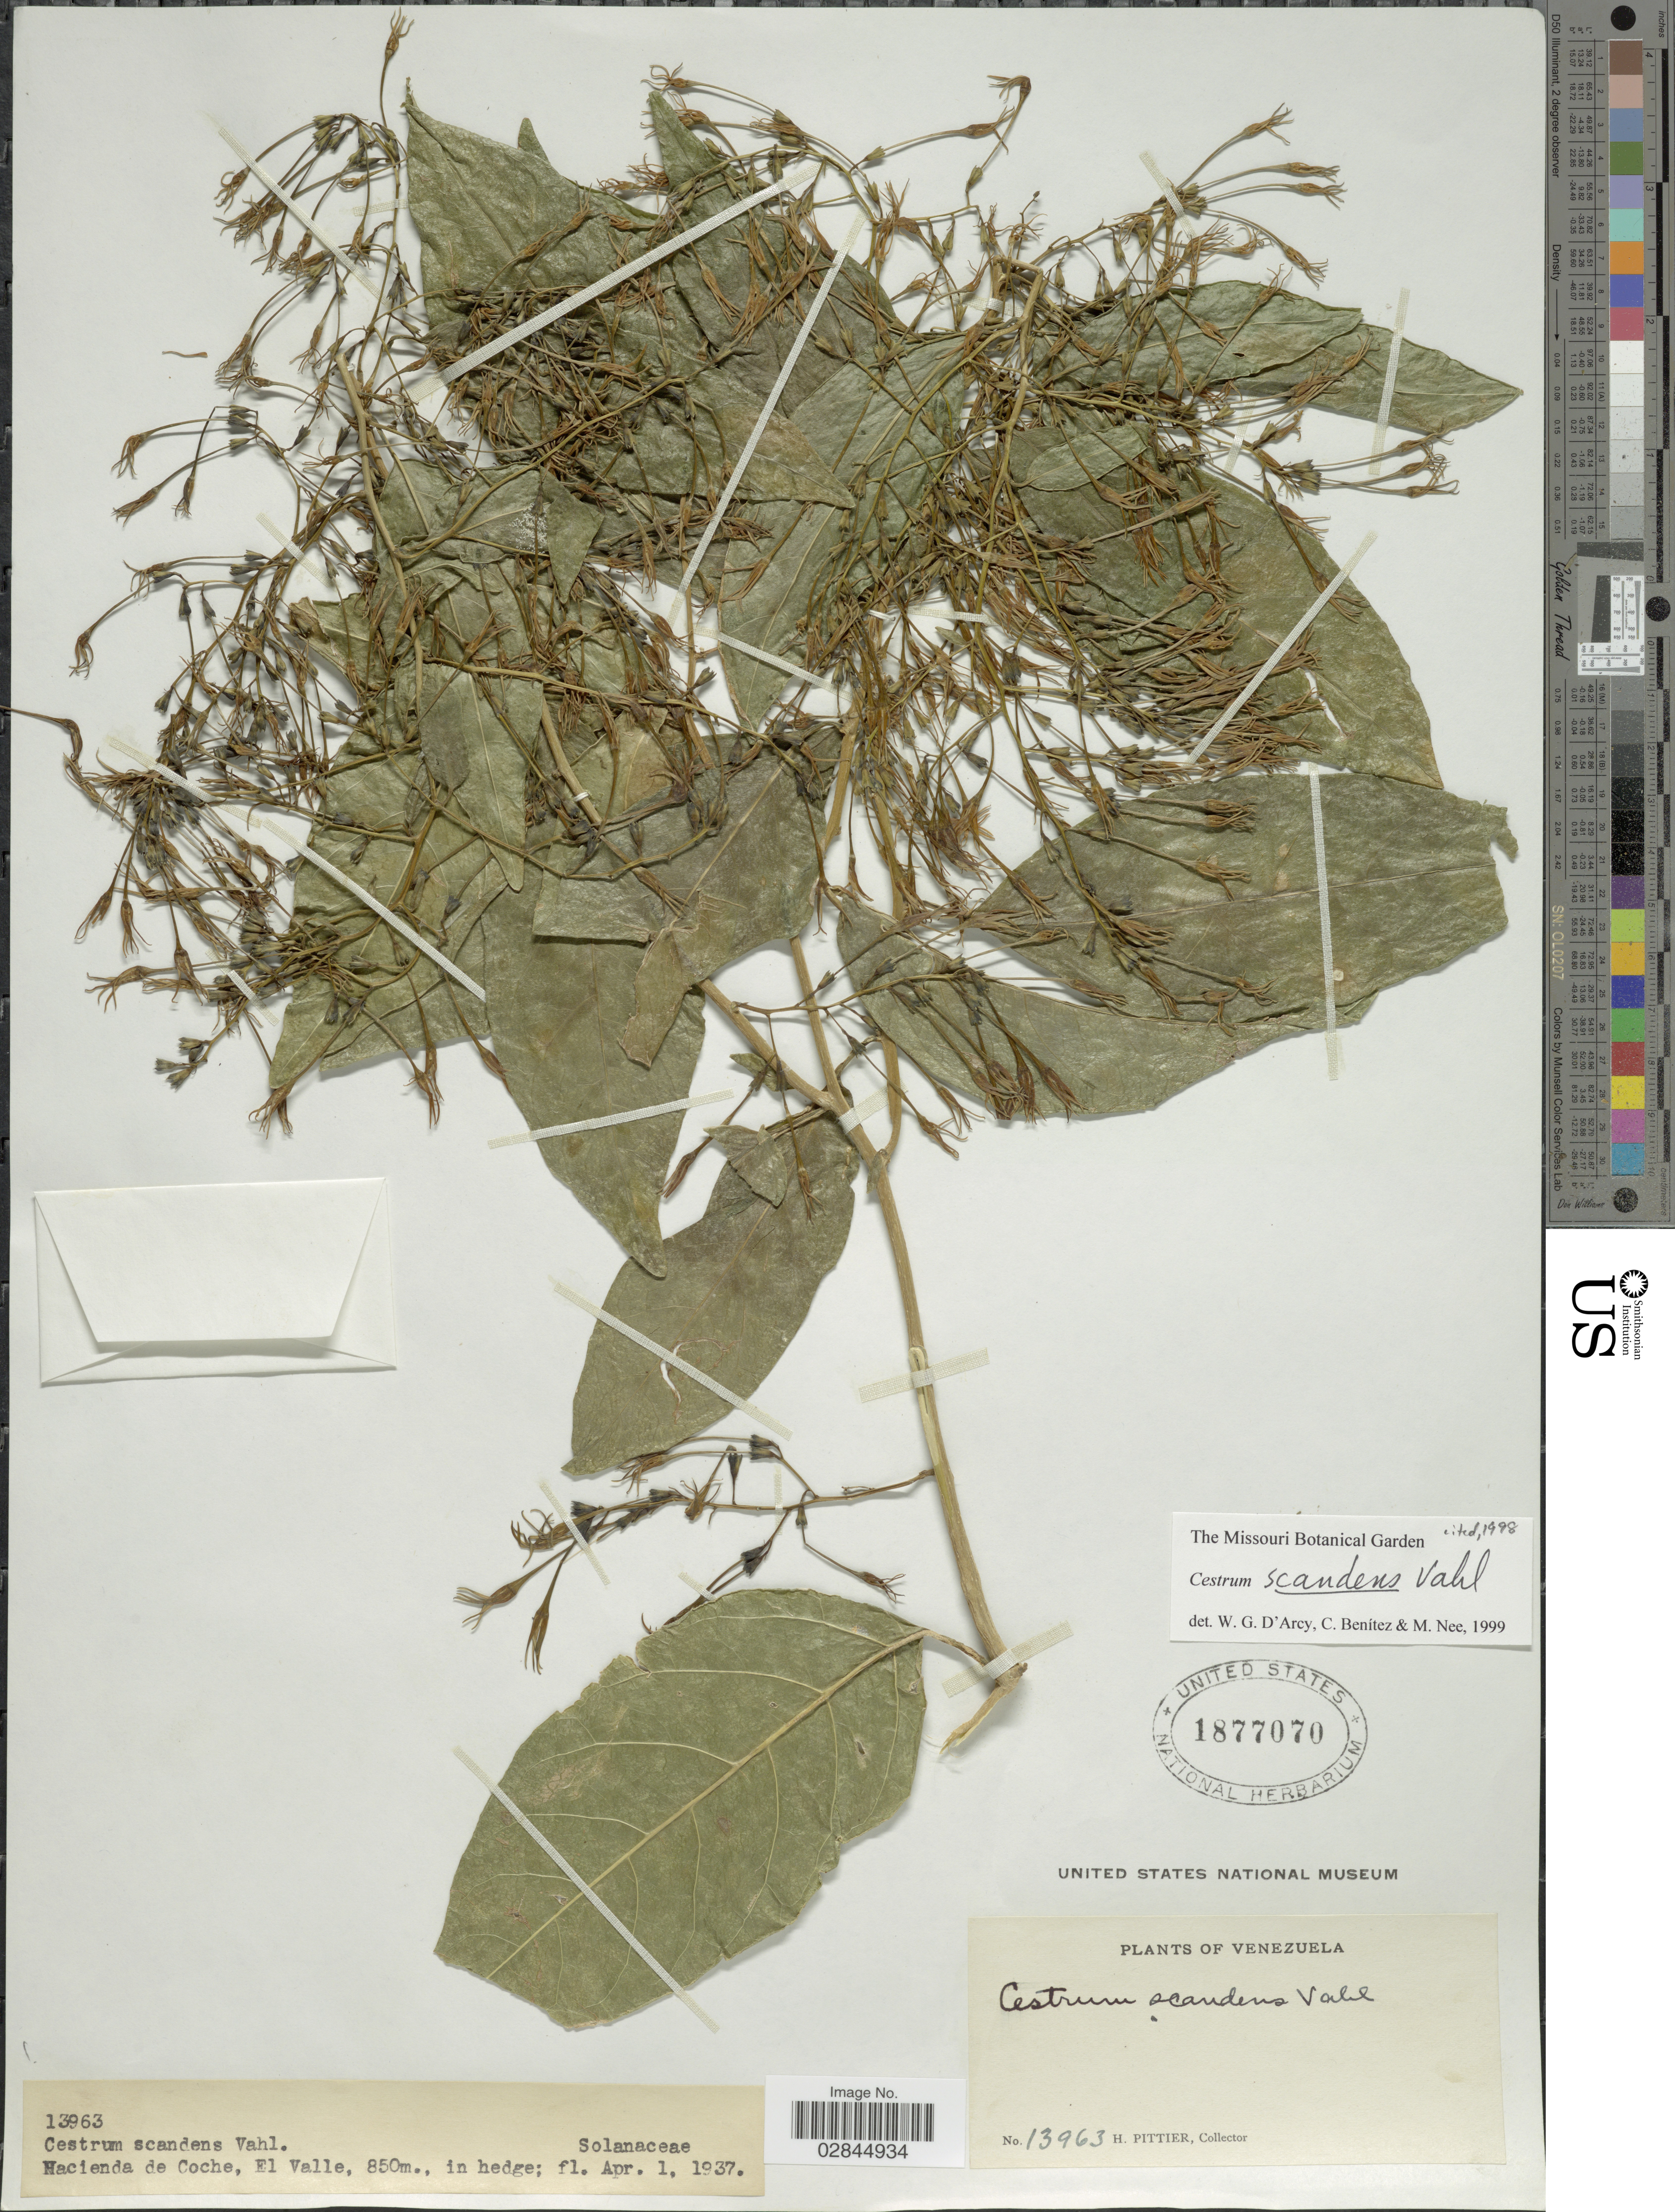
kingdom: Plantae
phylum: Tracheophyta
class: Magnoliopsida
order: Solanales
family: Solanaceae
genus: Cestrum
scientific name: Cestrum scandens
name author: Vahl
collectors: H. F. Pittier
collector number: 13963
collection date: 1937-04-01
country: Venezuela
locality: Hacienda de Coche, El Valle.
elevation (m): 850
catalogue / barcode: US 1877070